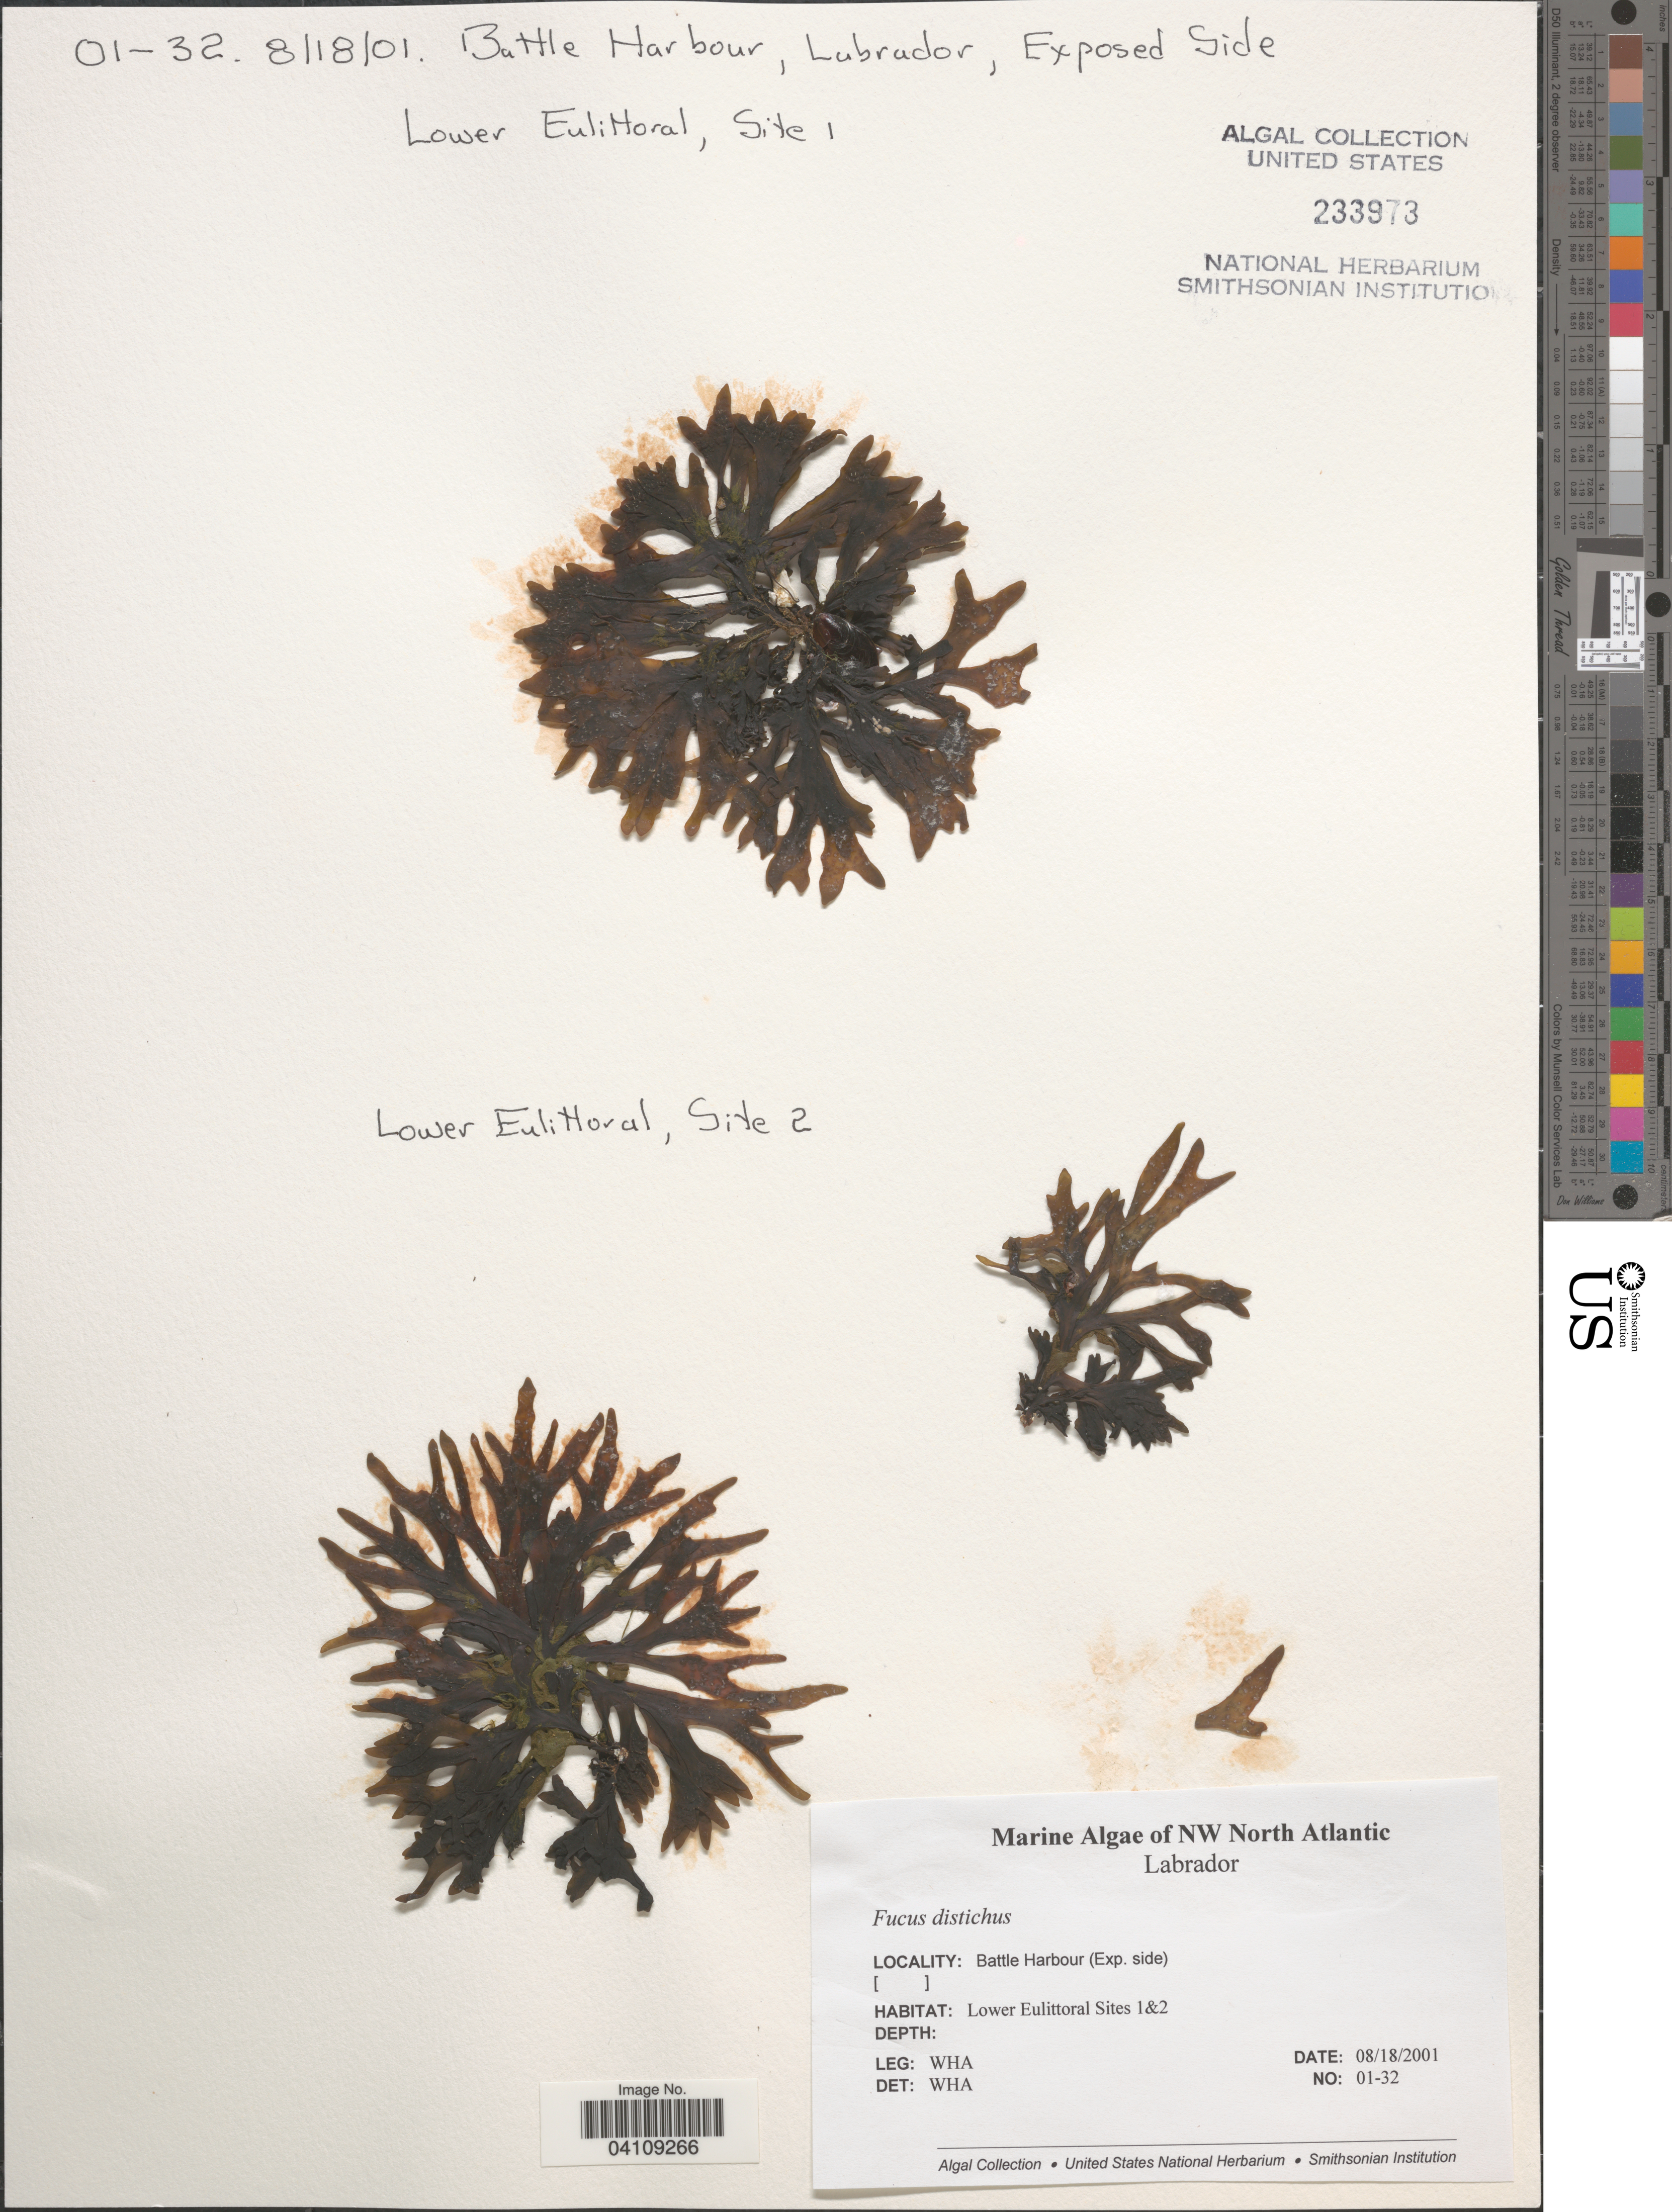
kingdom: Chromista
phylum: Ochrophyta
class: Phaeophyceae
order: Fucales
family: Fucaceae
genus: Fucus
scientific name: Fucus distichus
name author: L.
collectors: W. H. Adey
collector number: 01-32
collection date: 2001-08-18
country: Canada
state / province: Newfoundland and Labrador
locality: NW North Atlantic. Labrador. Battle Harbour (Exp. side). Lower Eulittoral Site 1&2.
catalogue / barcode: US 233973